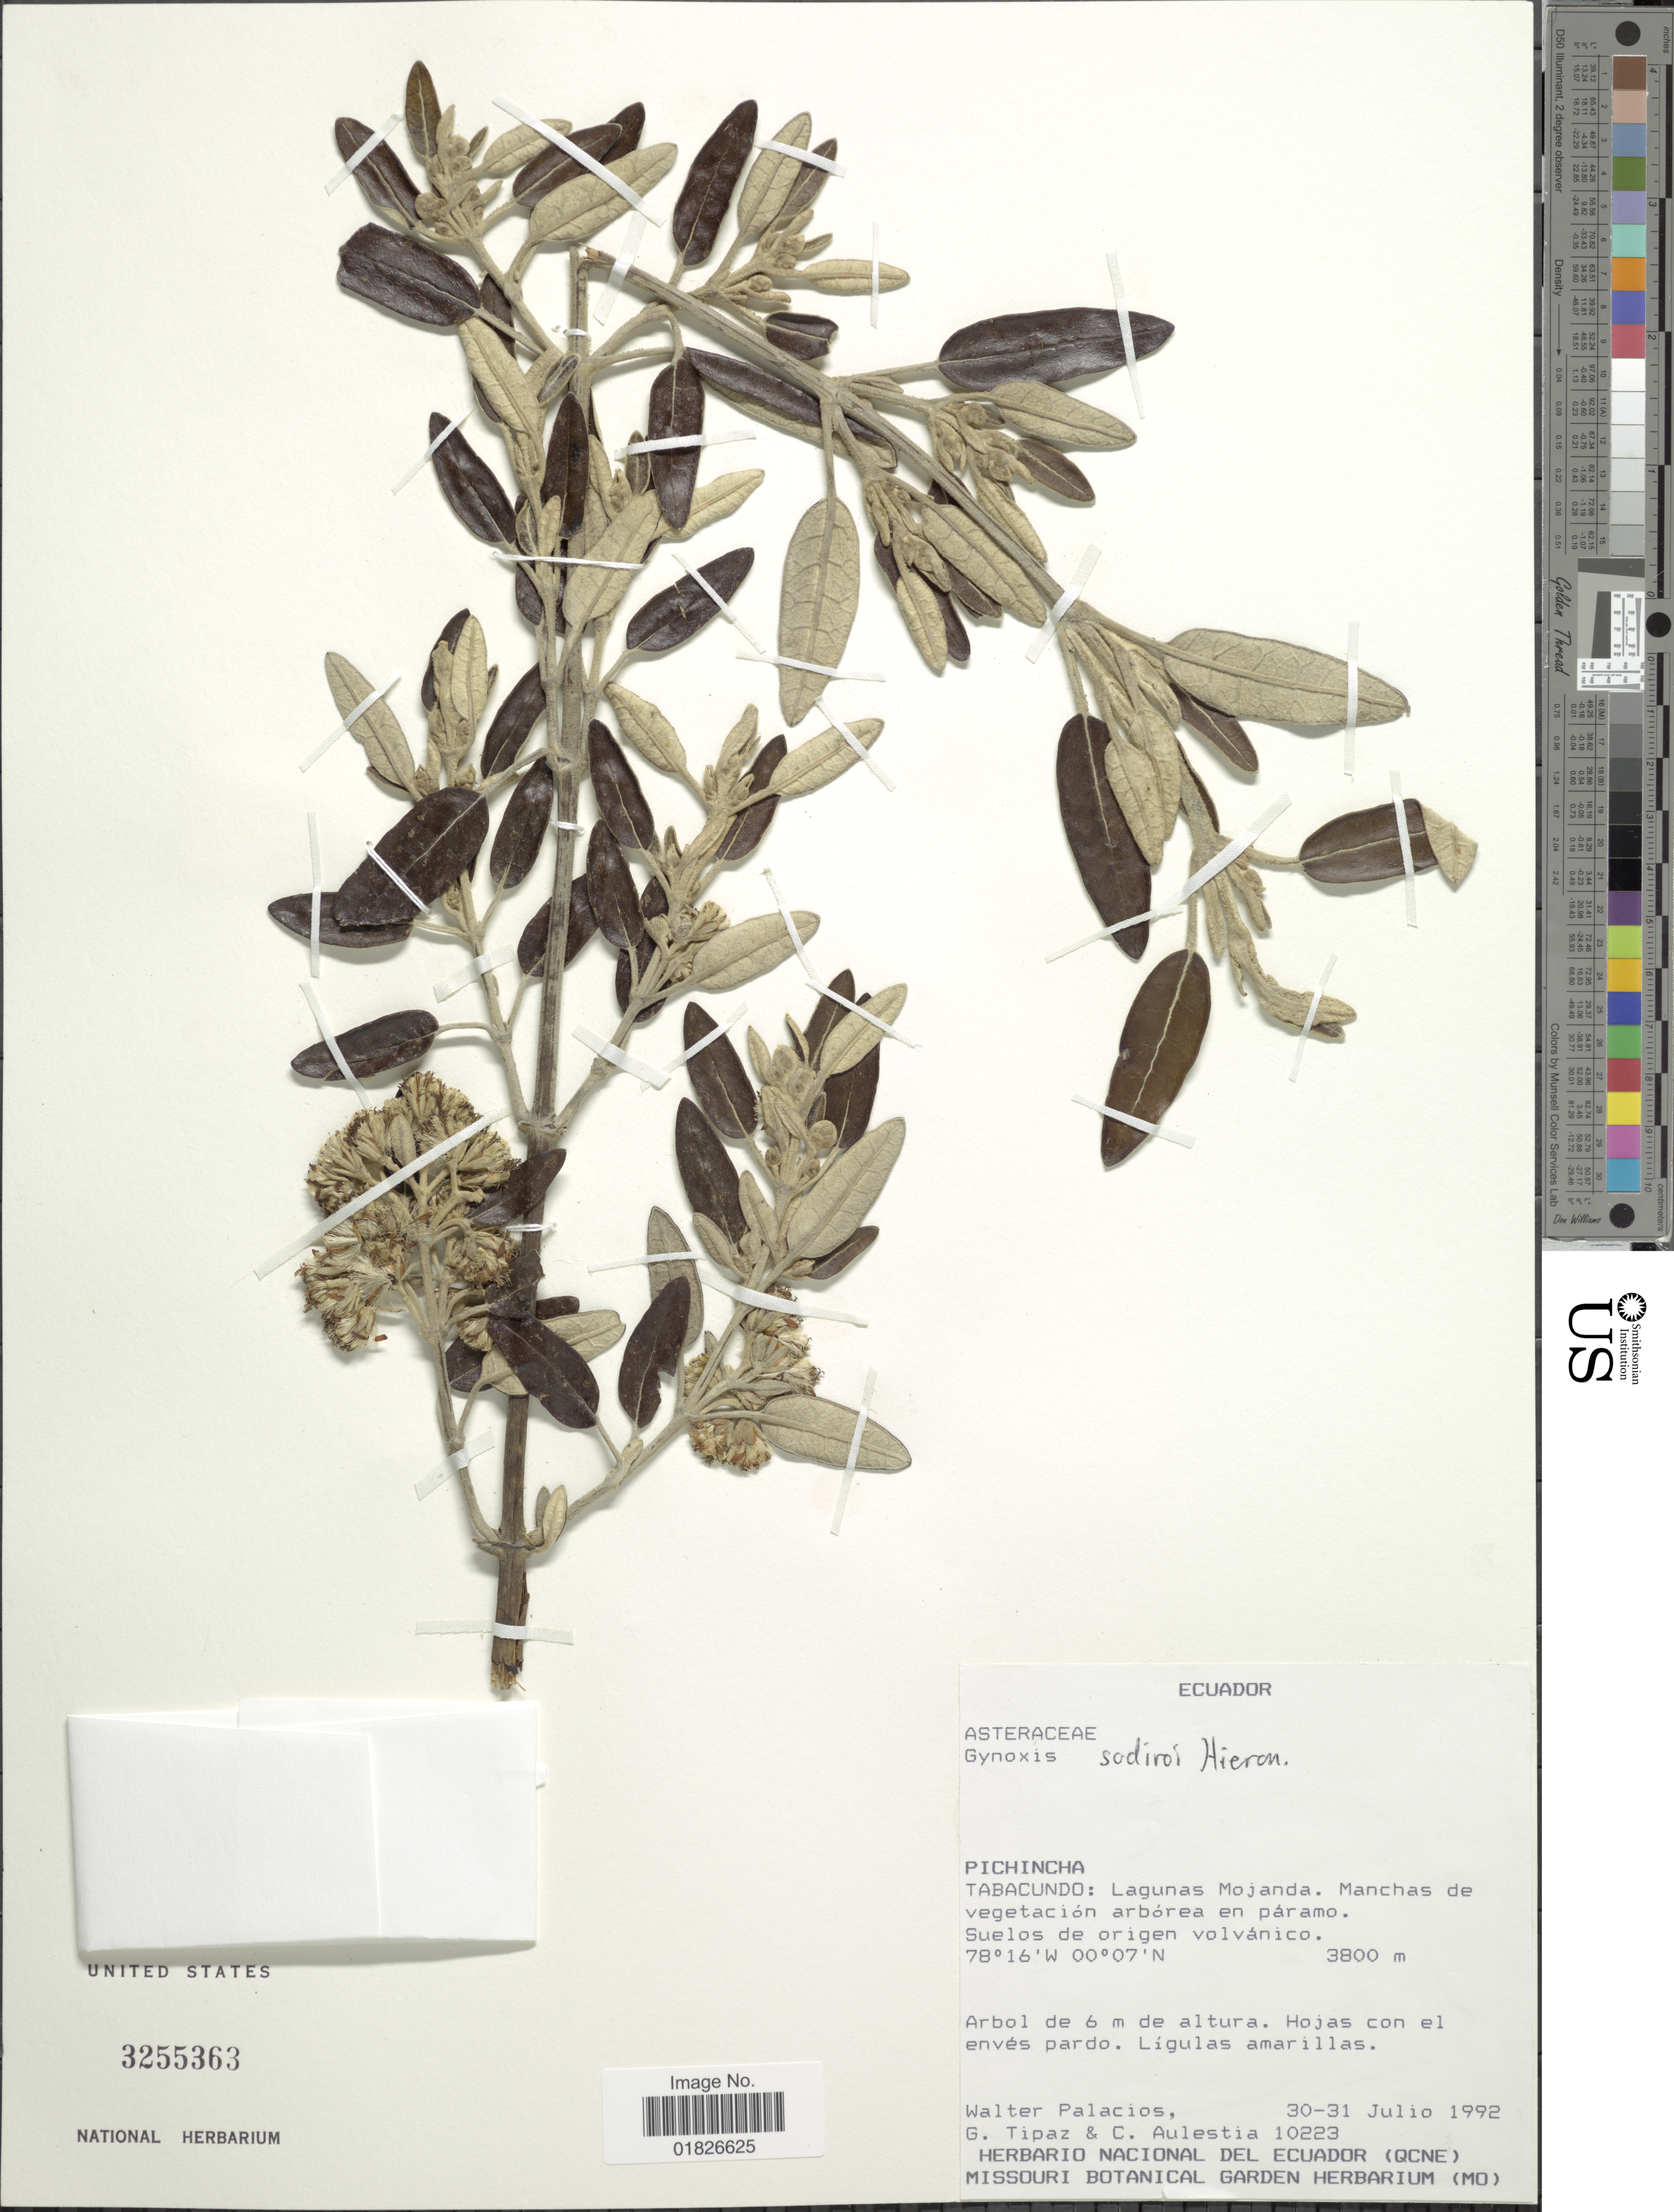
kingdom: Plantae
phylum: Tracheophyta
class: Magnoliopsida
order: Asterales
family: Asteraceae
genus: Gynoxys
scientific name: Gynoxys sodiroi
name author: Hieron.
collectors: W. Palacios, G. Tipaz & C. Aulestia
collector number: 10223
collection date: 1992-07-30/1992-07-31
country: Ecuador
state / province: Pichincha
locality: Tabacundo, Lagunas Mojanda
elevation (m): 3800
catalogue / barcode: US 3255363